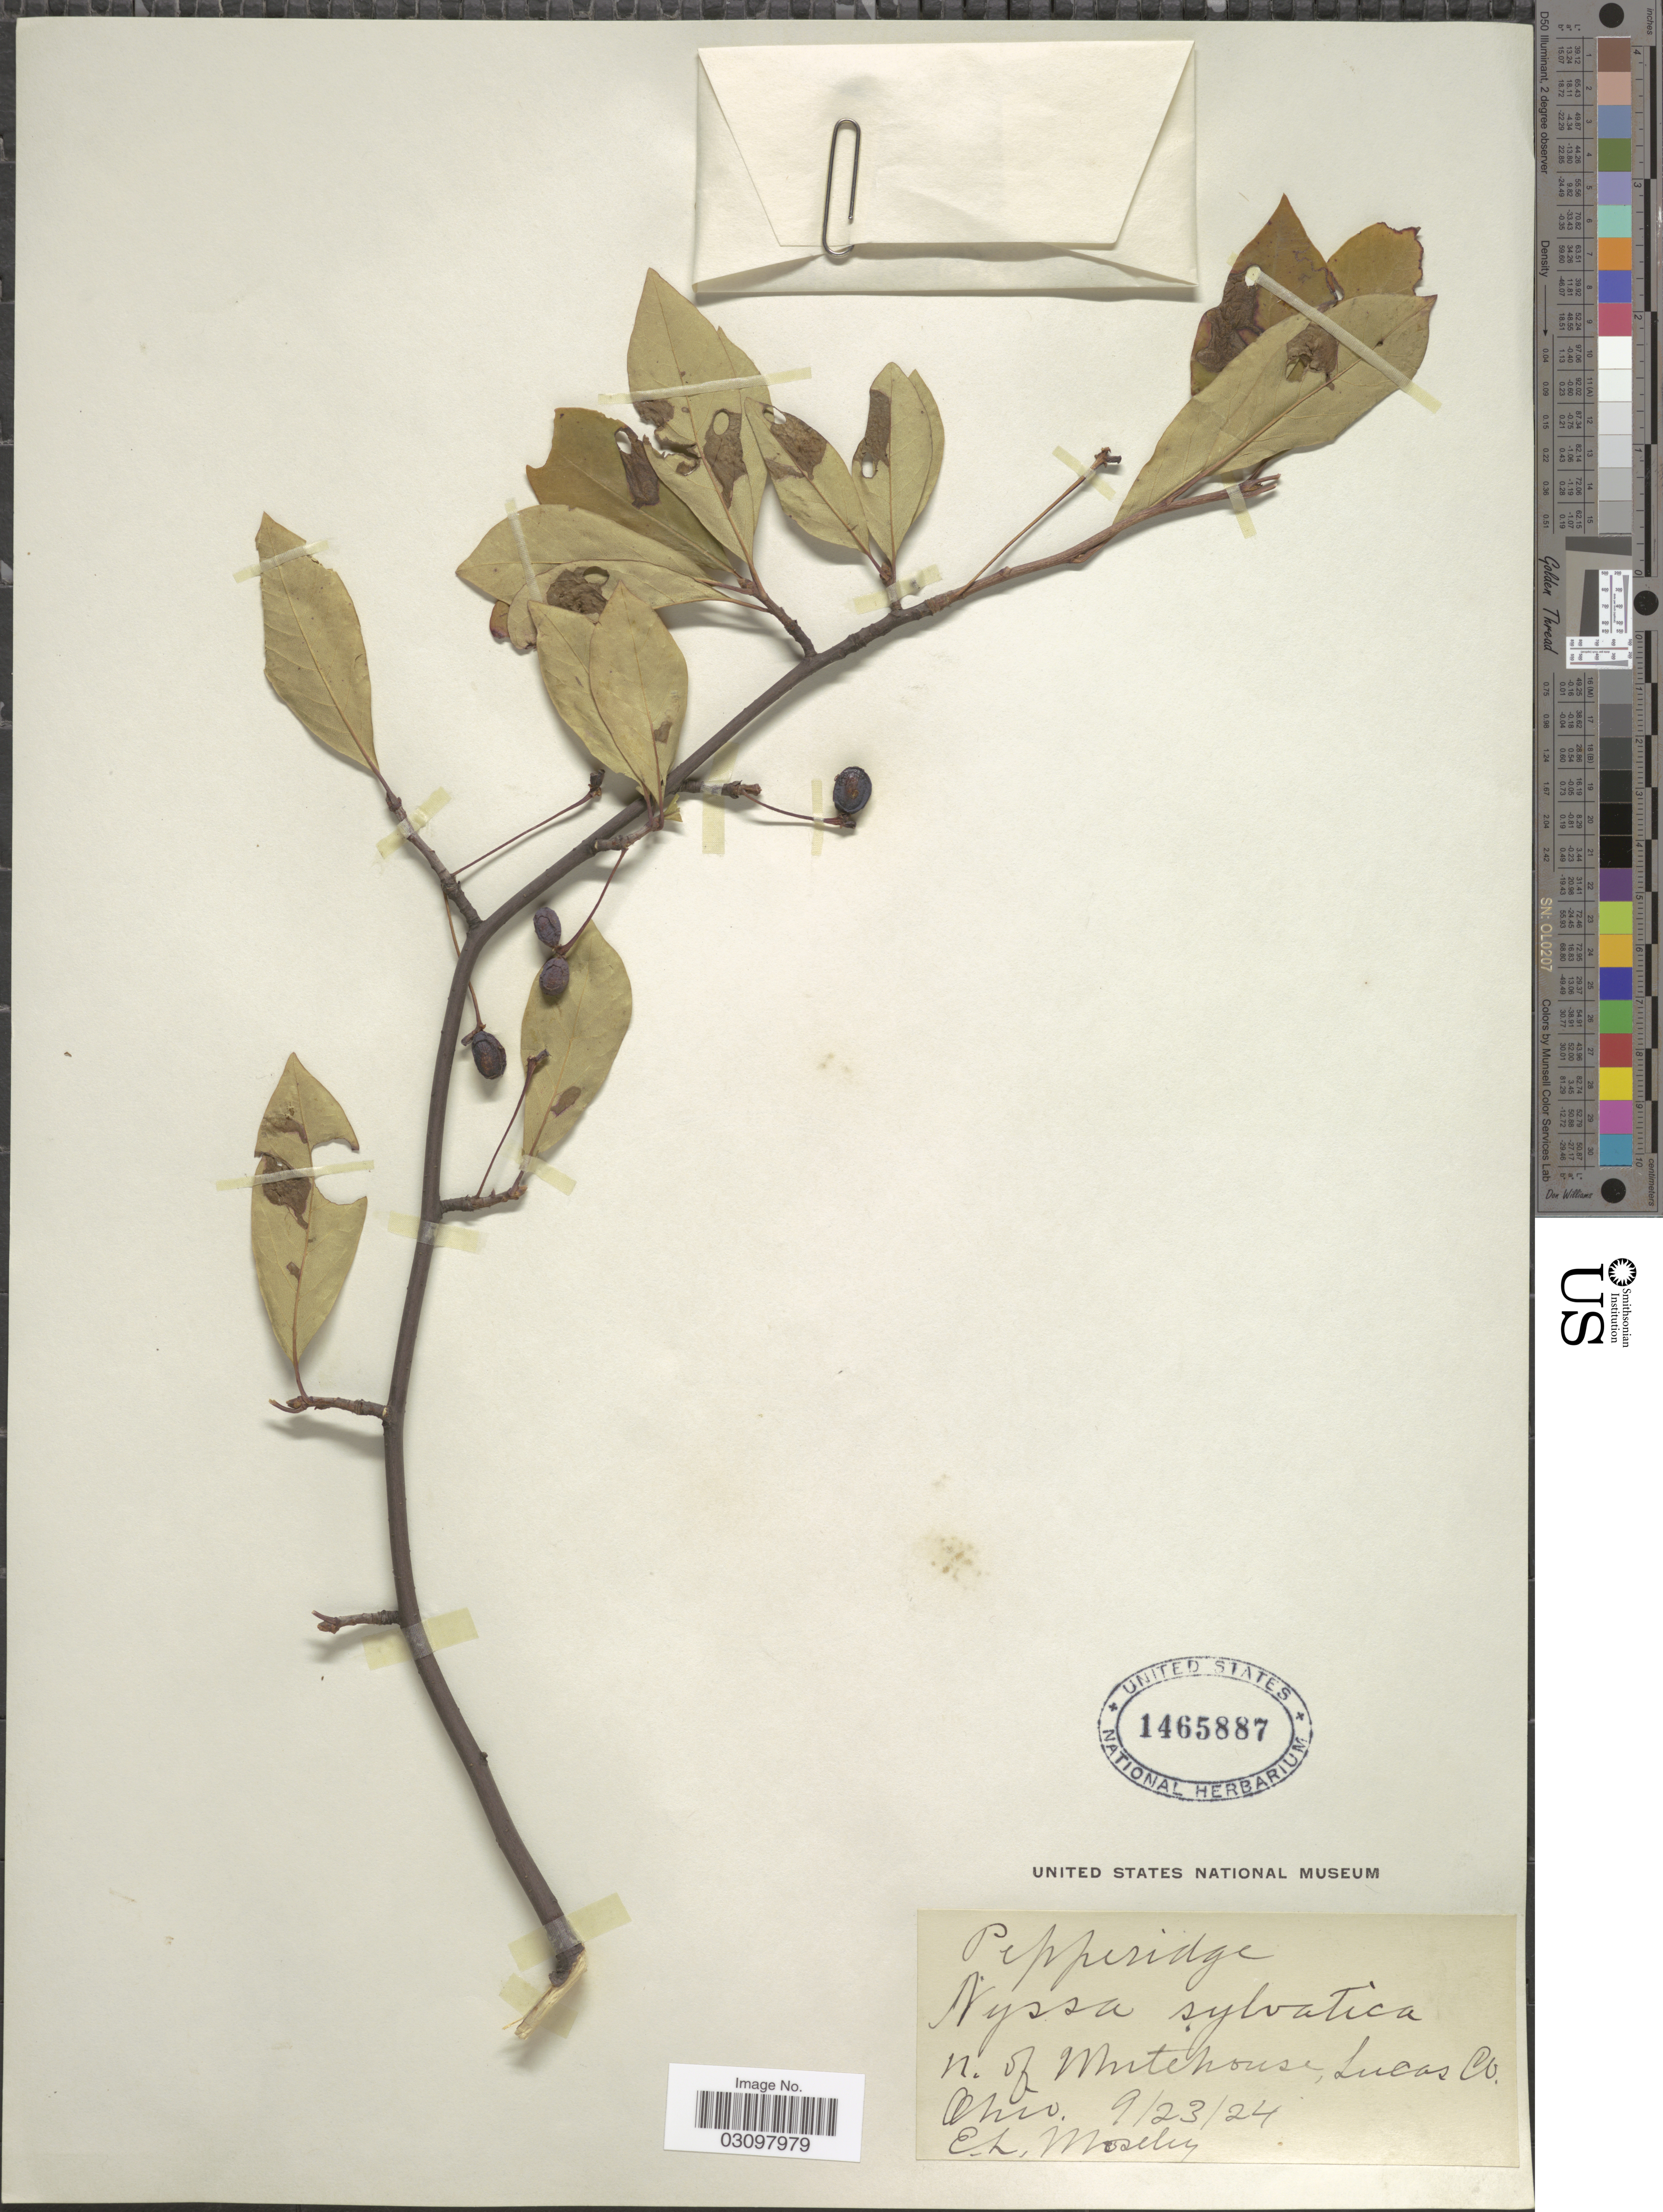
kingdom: Plantae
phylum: Tracheophyta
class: Magnoliopsida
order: Cornales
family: Nyssaceae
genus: Nyssa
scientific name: Nyssa sylvatica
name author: Marshall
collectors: E. Moseley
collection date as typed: Transcribed d/m/y: 23/9/24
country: United States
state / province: Ohio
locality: N. of Mutehouse, Lucas Co.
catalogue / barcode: US 1465887